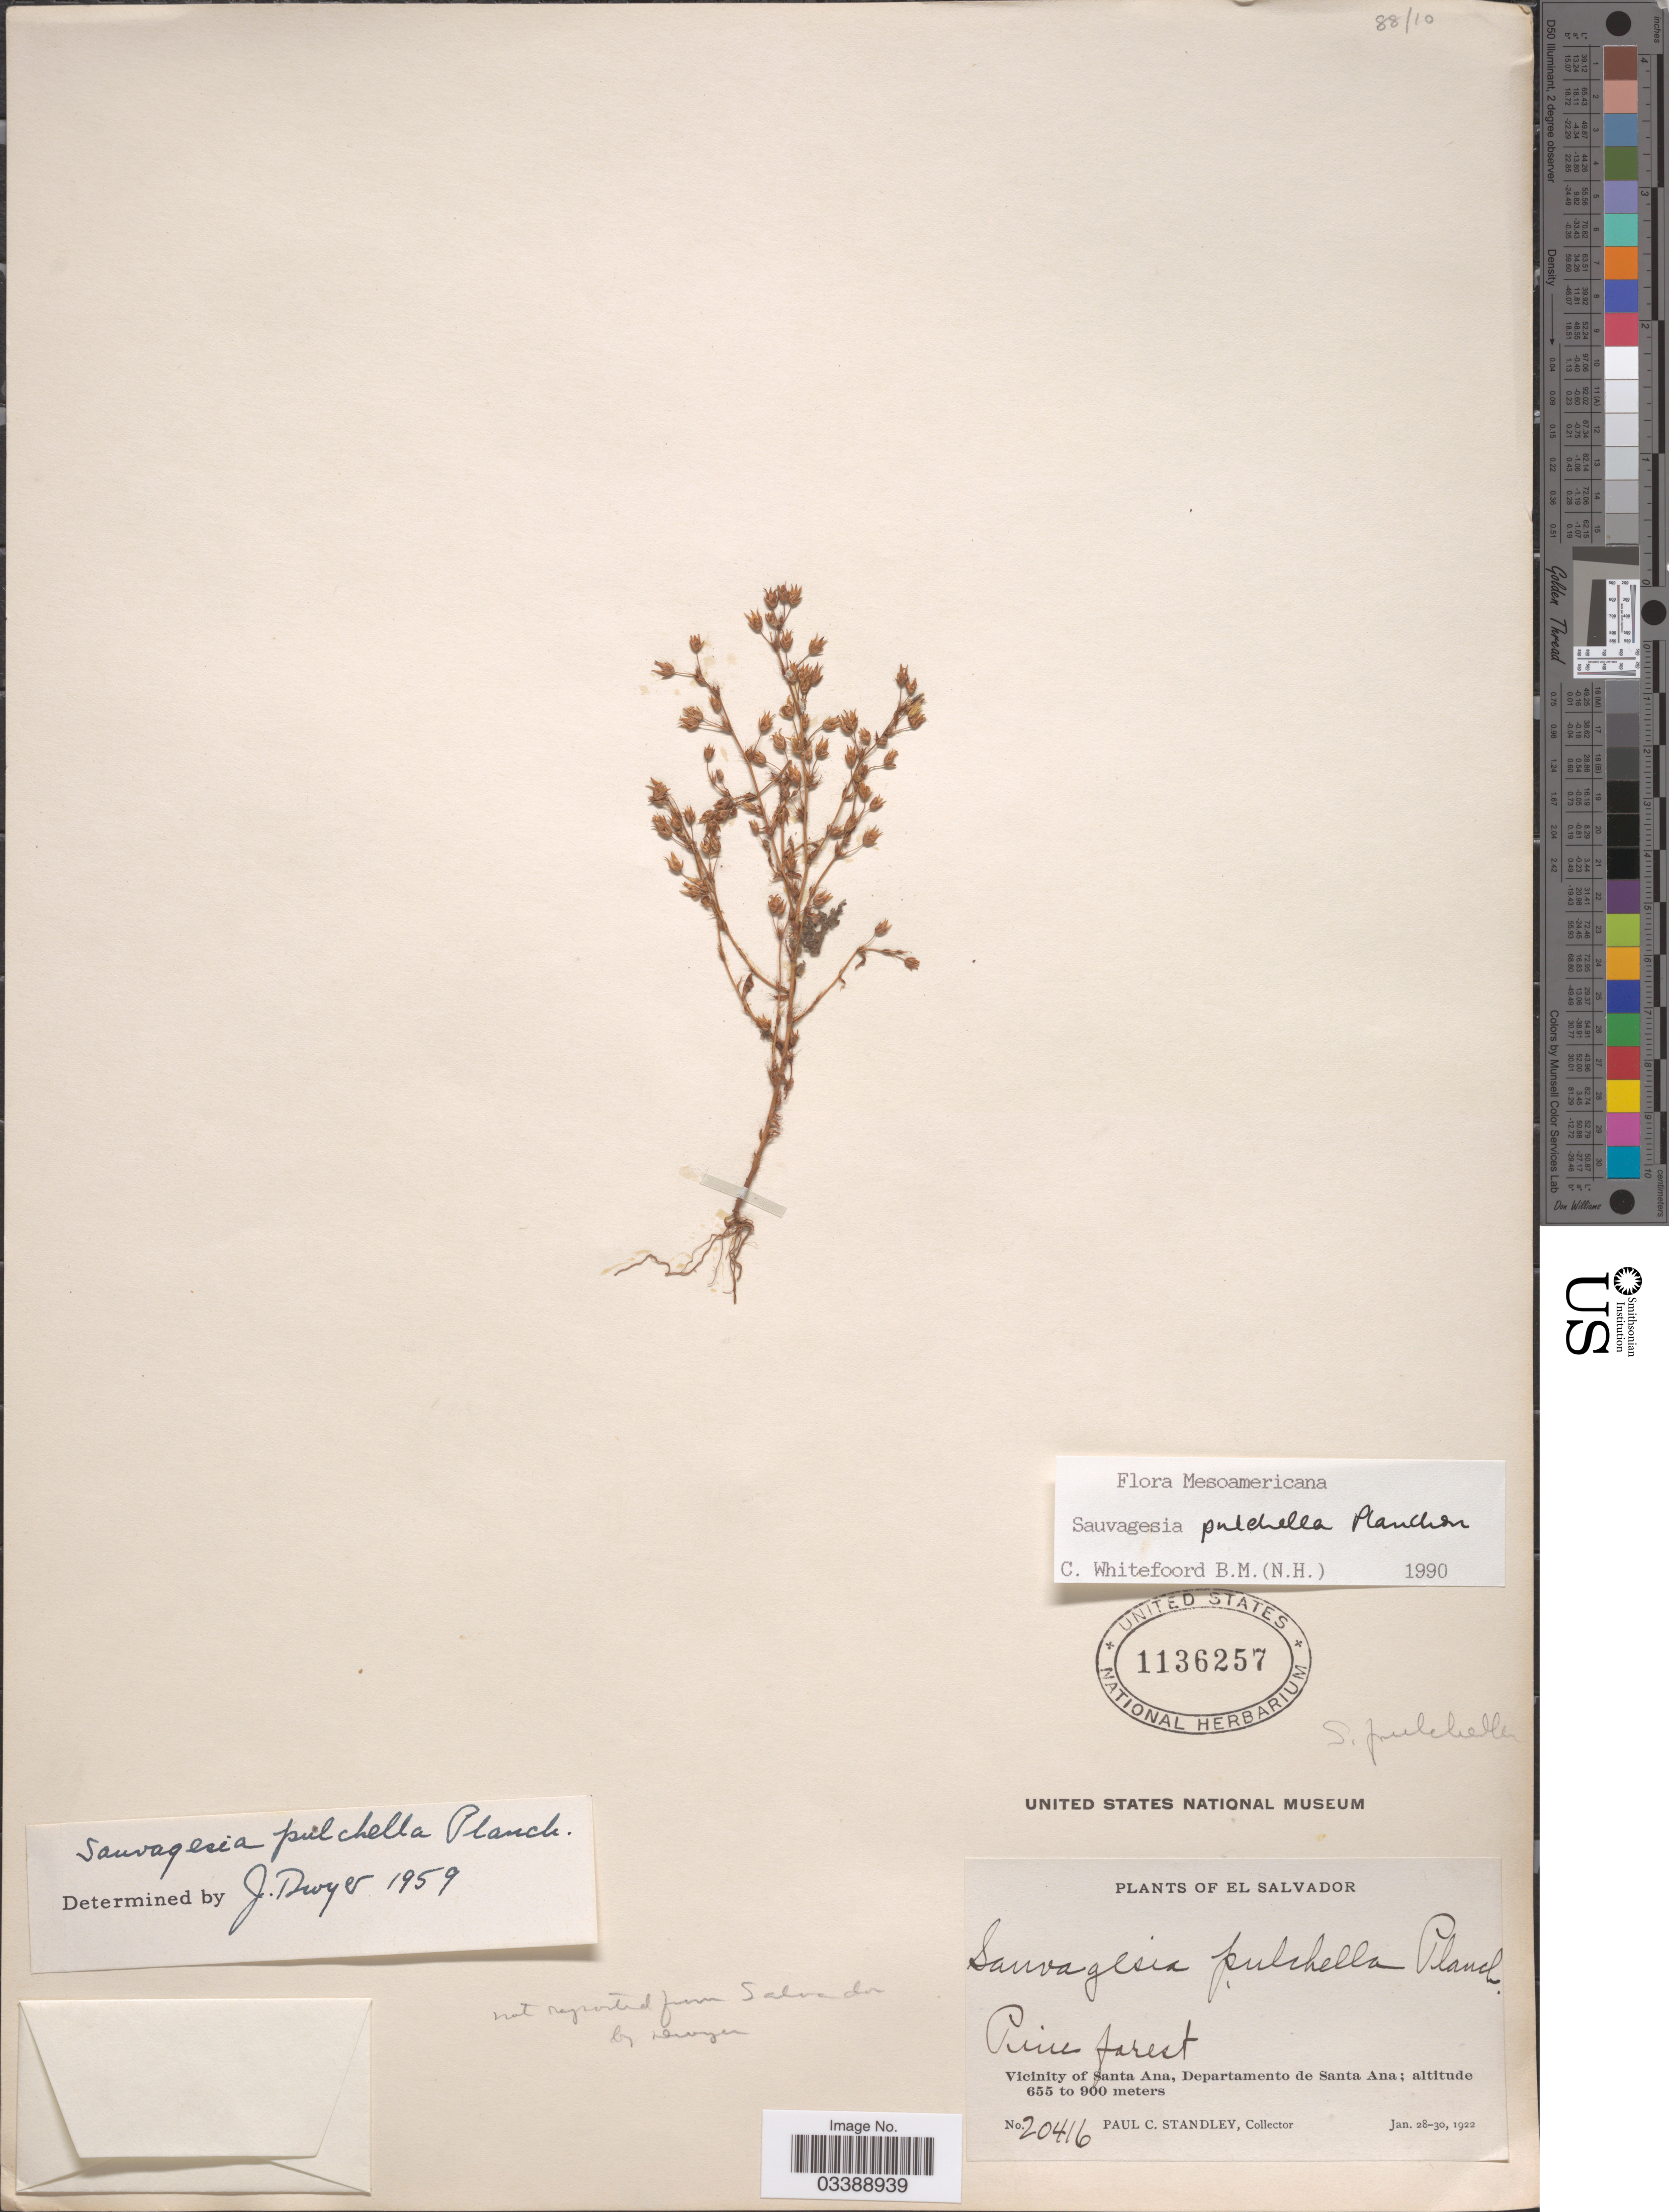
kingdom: Plantae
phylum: Tracheophyta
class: Magnoliopsida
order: Malpighiales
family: Ochnaceae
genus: Sauvagesia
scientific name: Sauvagesia pulchella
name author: Planch.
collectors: P. C. Standley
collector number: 20416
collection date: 1922-01-28/1922-01-30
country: El Salvador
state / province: Santa Ana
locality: Vicinity of Santa Ana, Departamento de Santa Ana.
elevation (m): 655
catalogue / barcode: US 1136257